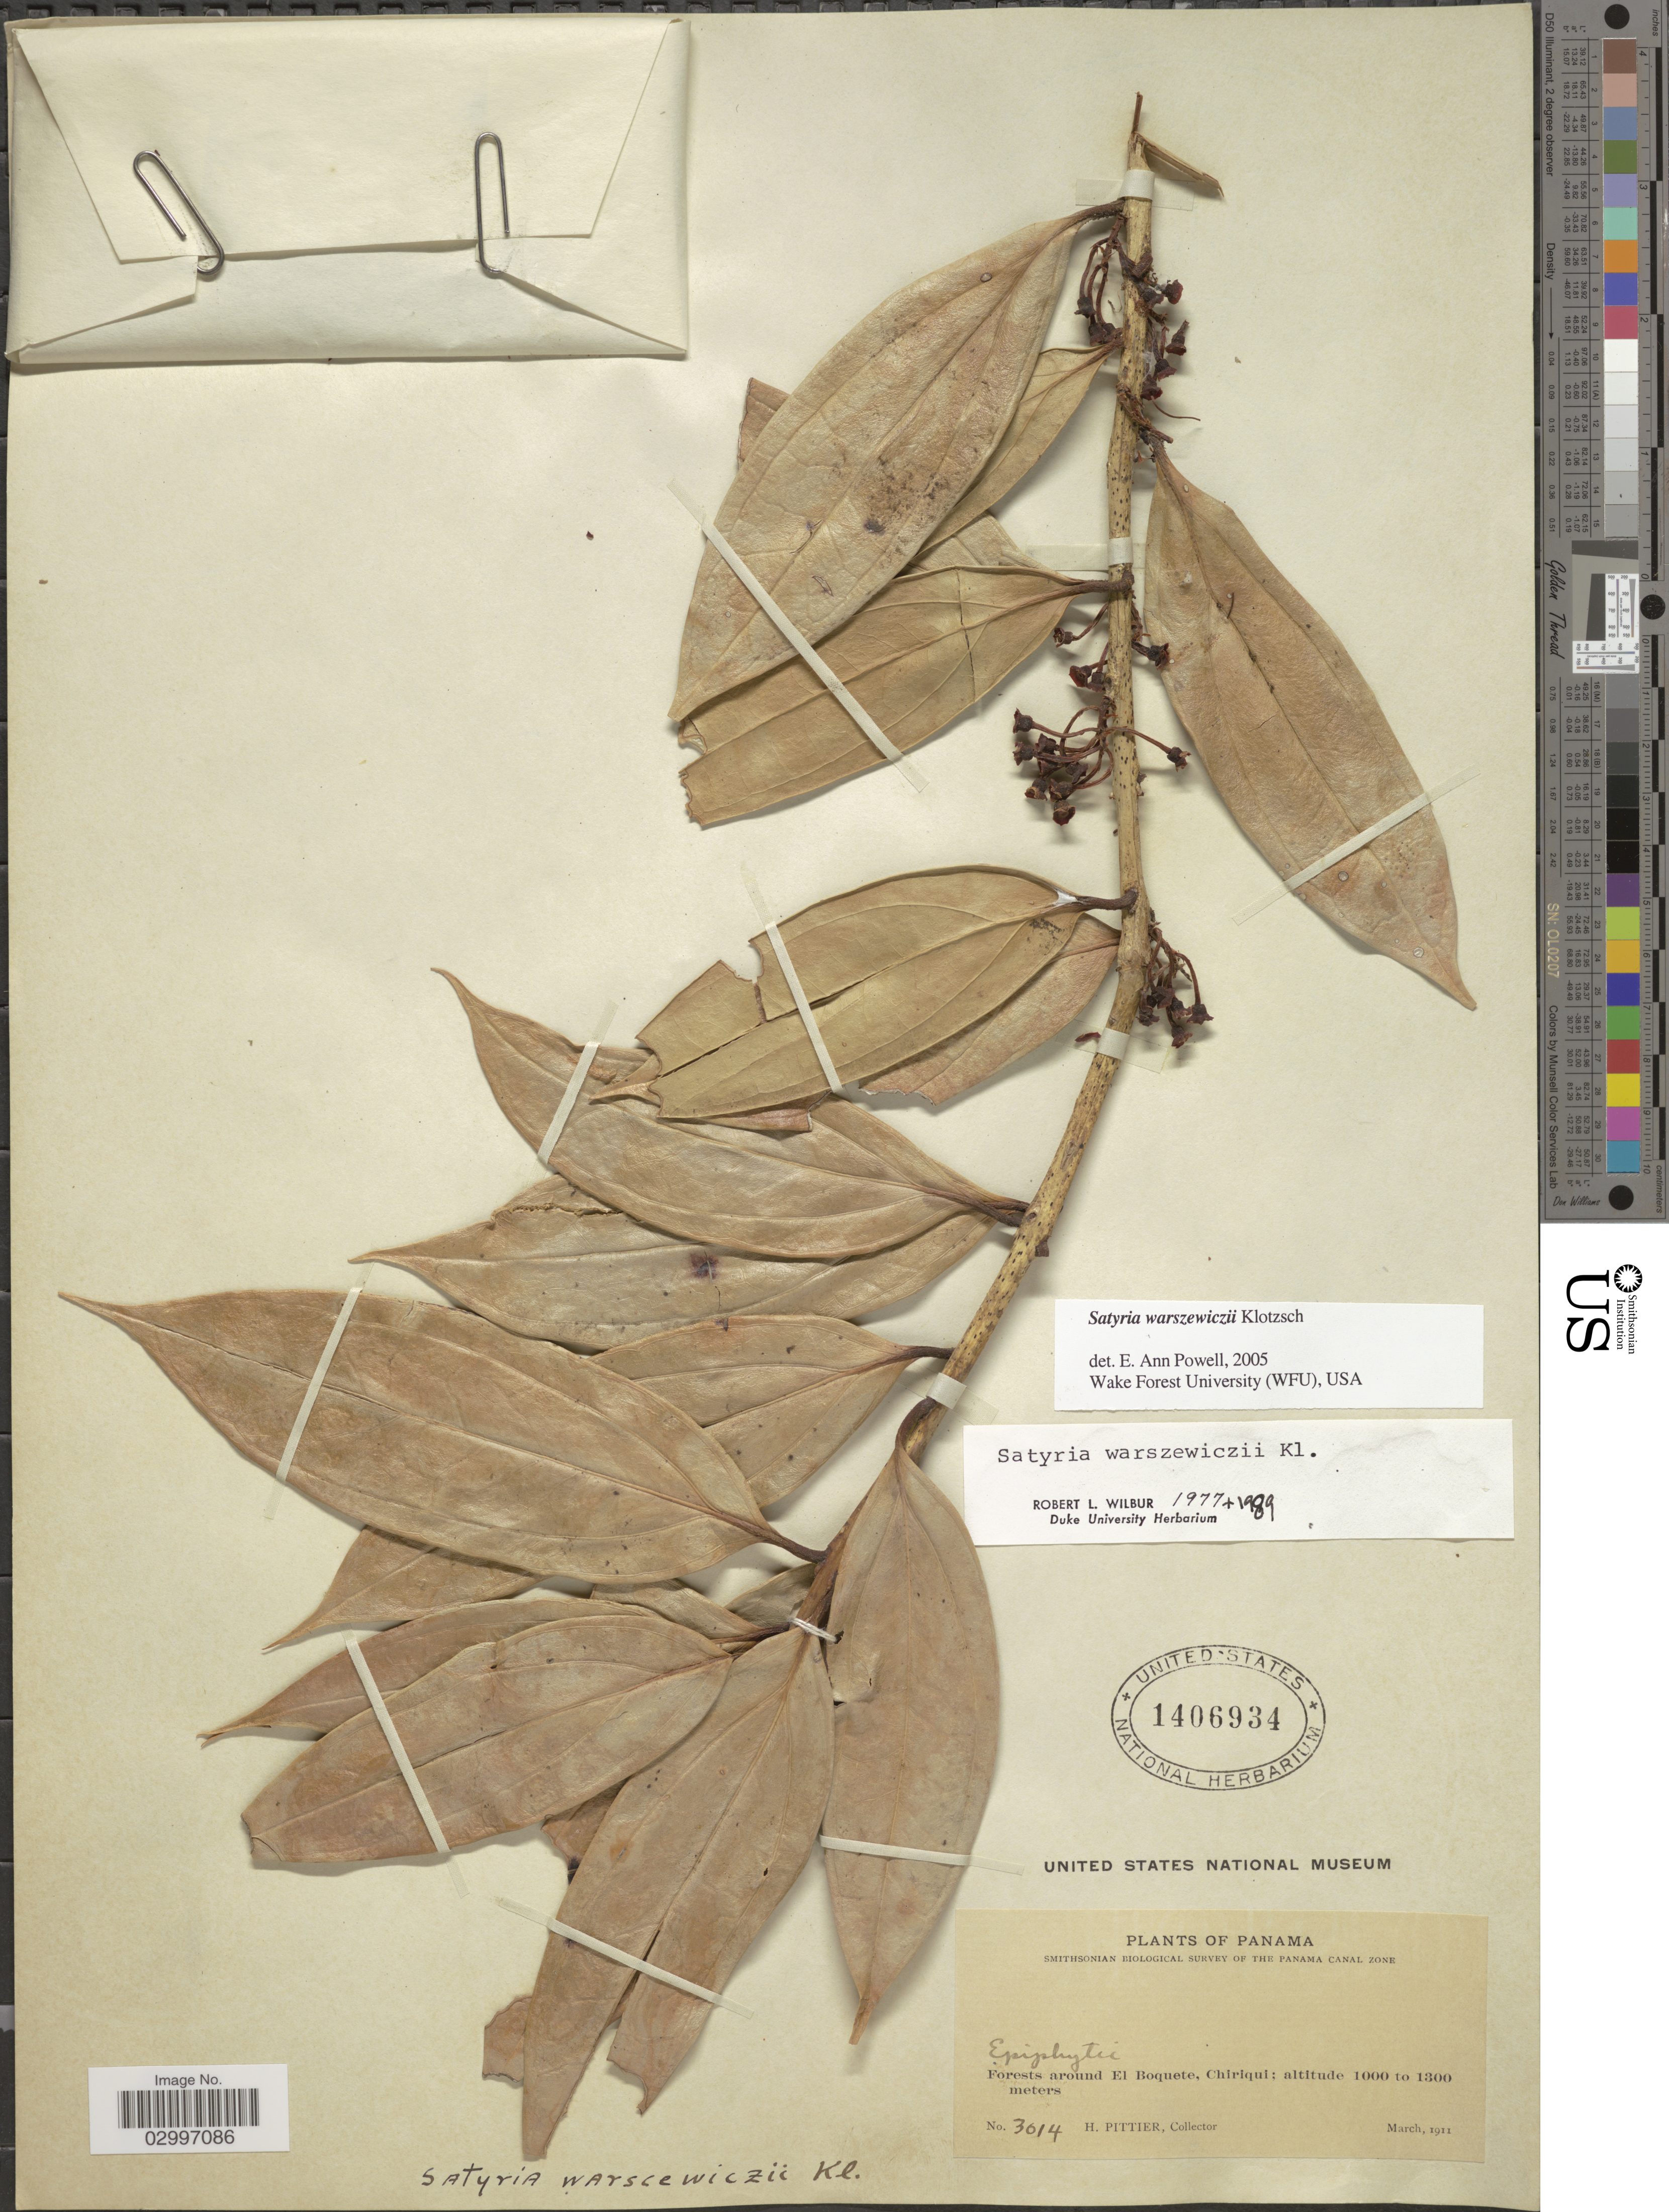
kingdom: Plantae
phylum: Tracheophyta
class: Magnoliopsida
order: Ericales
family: Ericaceae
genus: Satyria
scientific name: Satyria warszewiczii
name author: Klotzsch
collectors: H. F. Pittier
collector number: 3614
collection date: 1911-03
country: Panama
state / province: Chiriqui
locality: Forests around El Boquete, Chiriqui.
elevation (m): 1000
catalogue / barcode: US 1406934